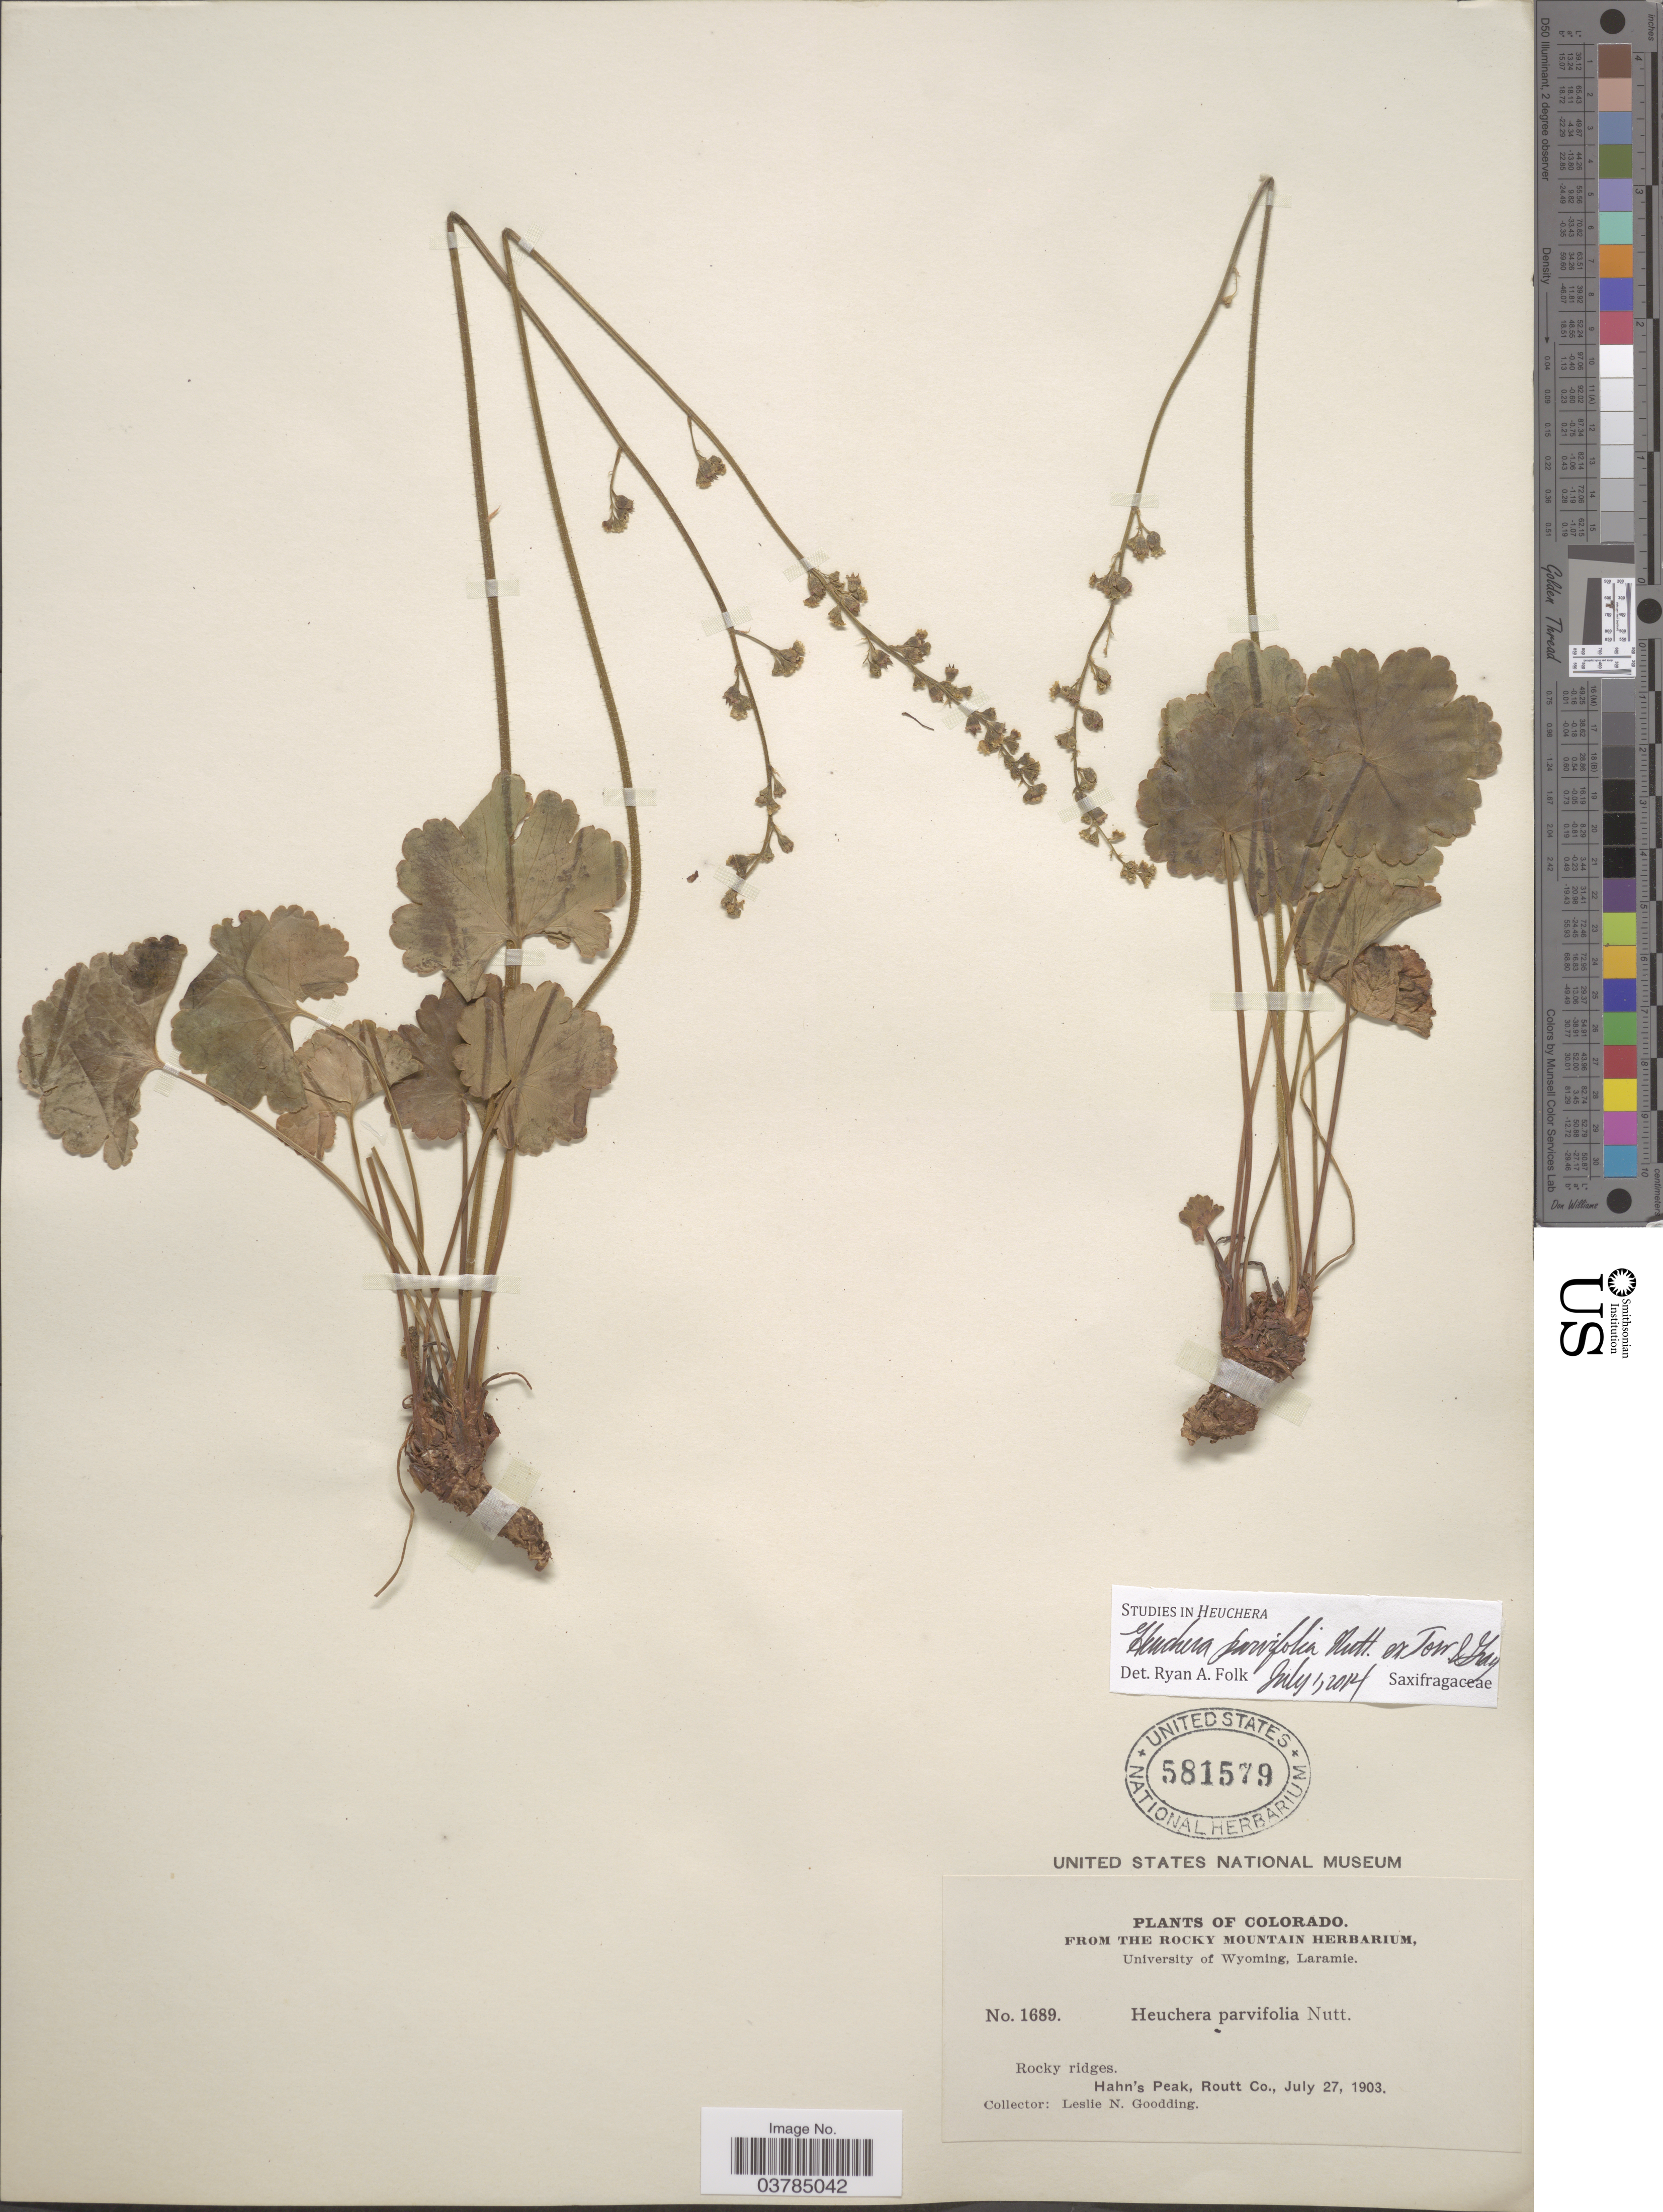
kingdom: Plantae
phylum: Tracheophyta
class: Magnoliopsida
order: Saxifragales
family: Saxifragaceae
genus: Heuchera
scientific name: Heuchera parvifolia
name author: Nutt.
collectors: L. N. Goodding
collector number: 1689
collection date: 1903-07-27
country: United States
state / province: Colorado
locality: Hahn's Peak, Routt Co.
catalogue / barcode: US 581579